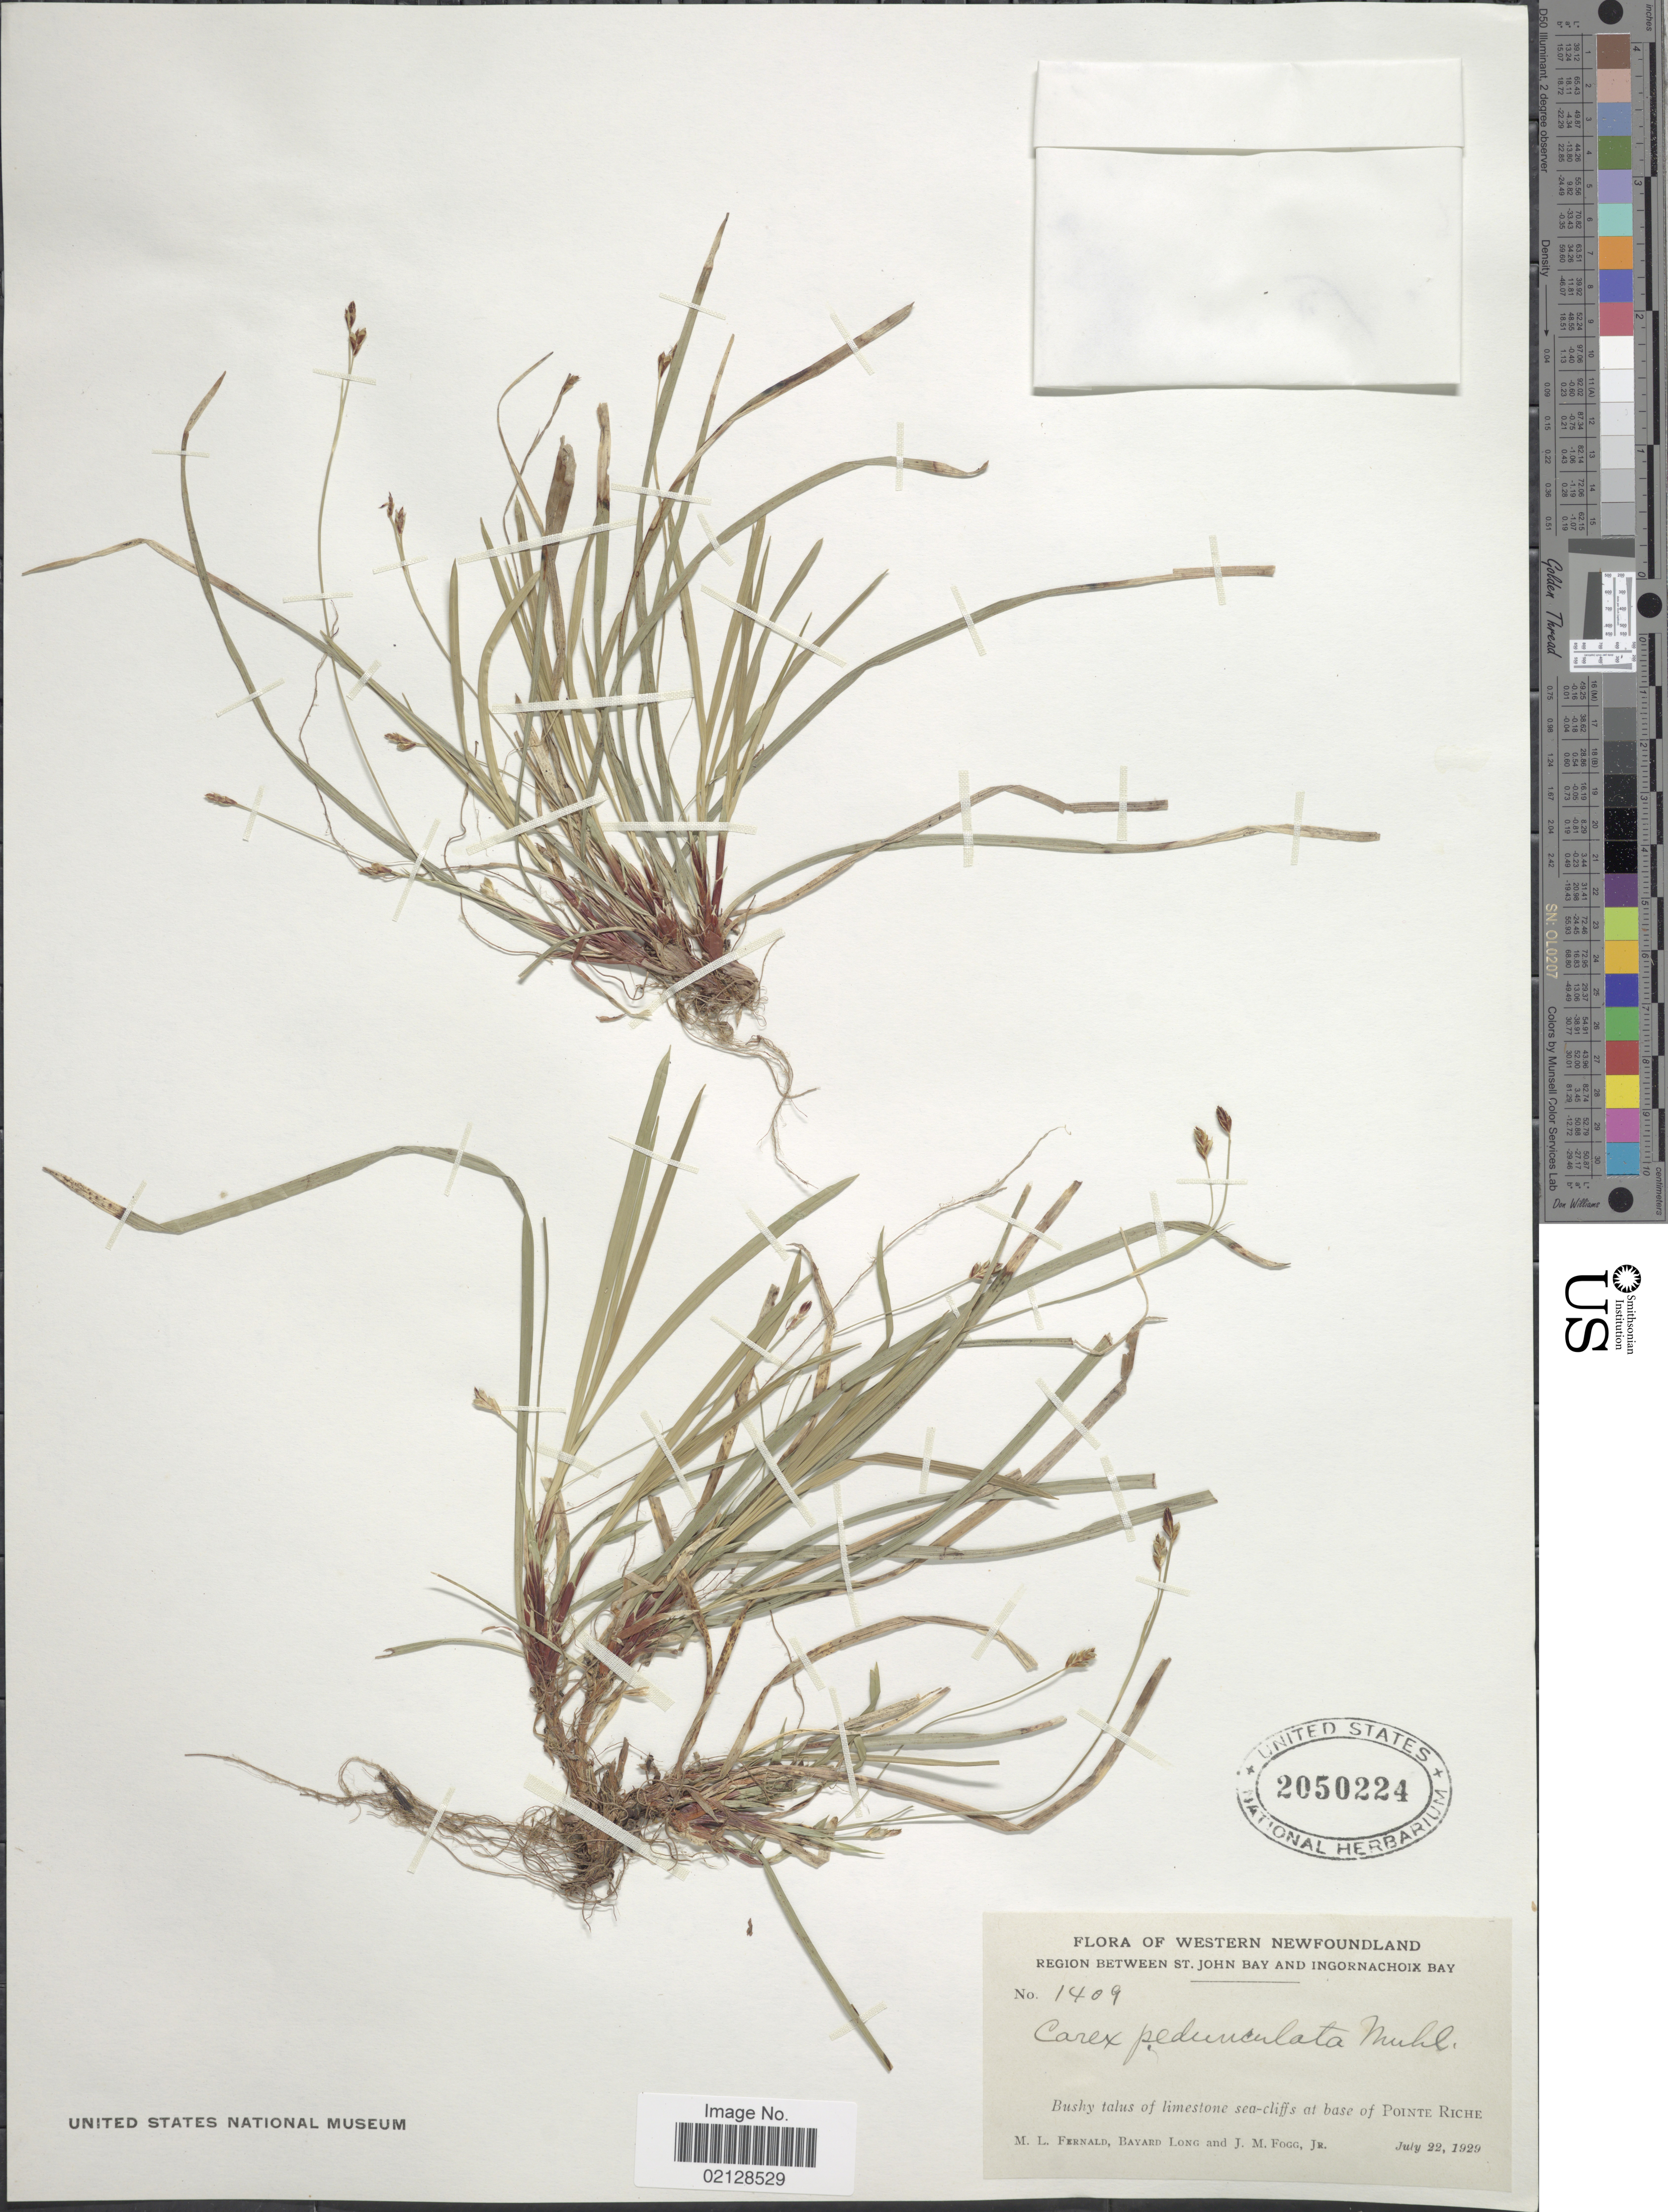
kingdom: Plantae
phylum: Tracheophyta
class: Liliopsida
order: Poales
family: Cyperaceae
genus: Carex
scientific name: Carex pedunculata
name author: Muhl. ex Willd.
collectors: M. L. Fernald, B. Long & J. Fogg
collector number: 1409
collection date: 1929-07-22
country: Canada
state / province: Newfoundland and Labrador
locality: Western Newfoundland, Region Between St. John Bay and Ingornachoix Bay, Bushy talus of limestone sea-cliffs at base of Pointe Riche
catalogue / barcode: US 2050224